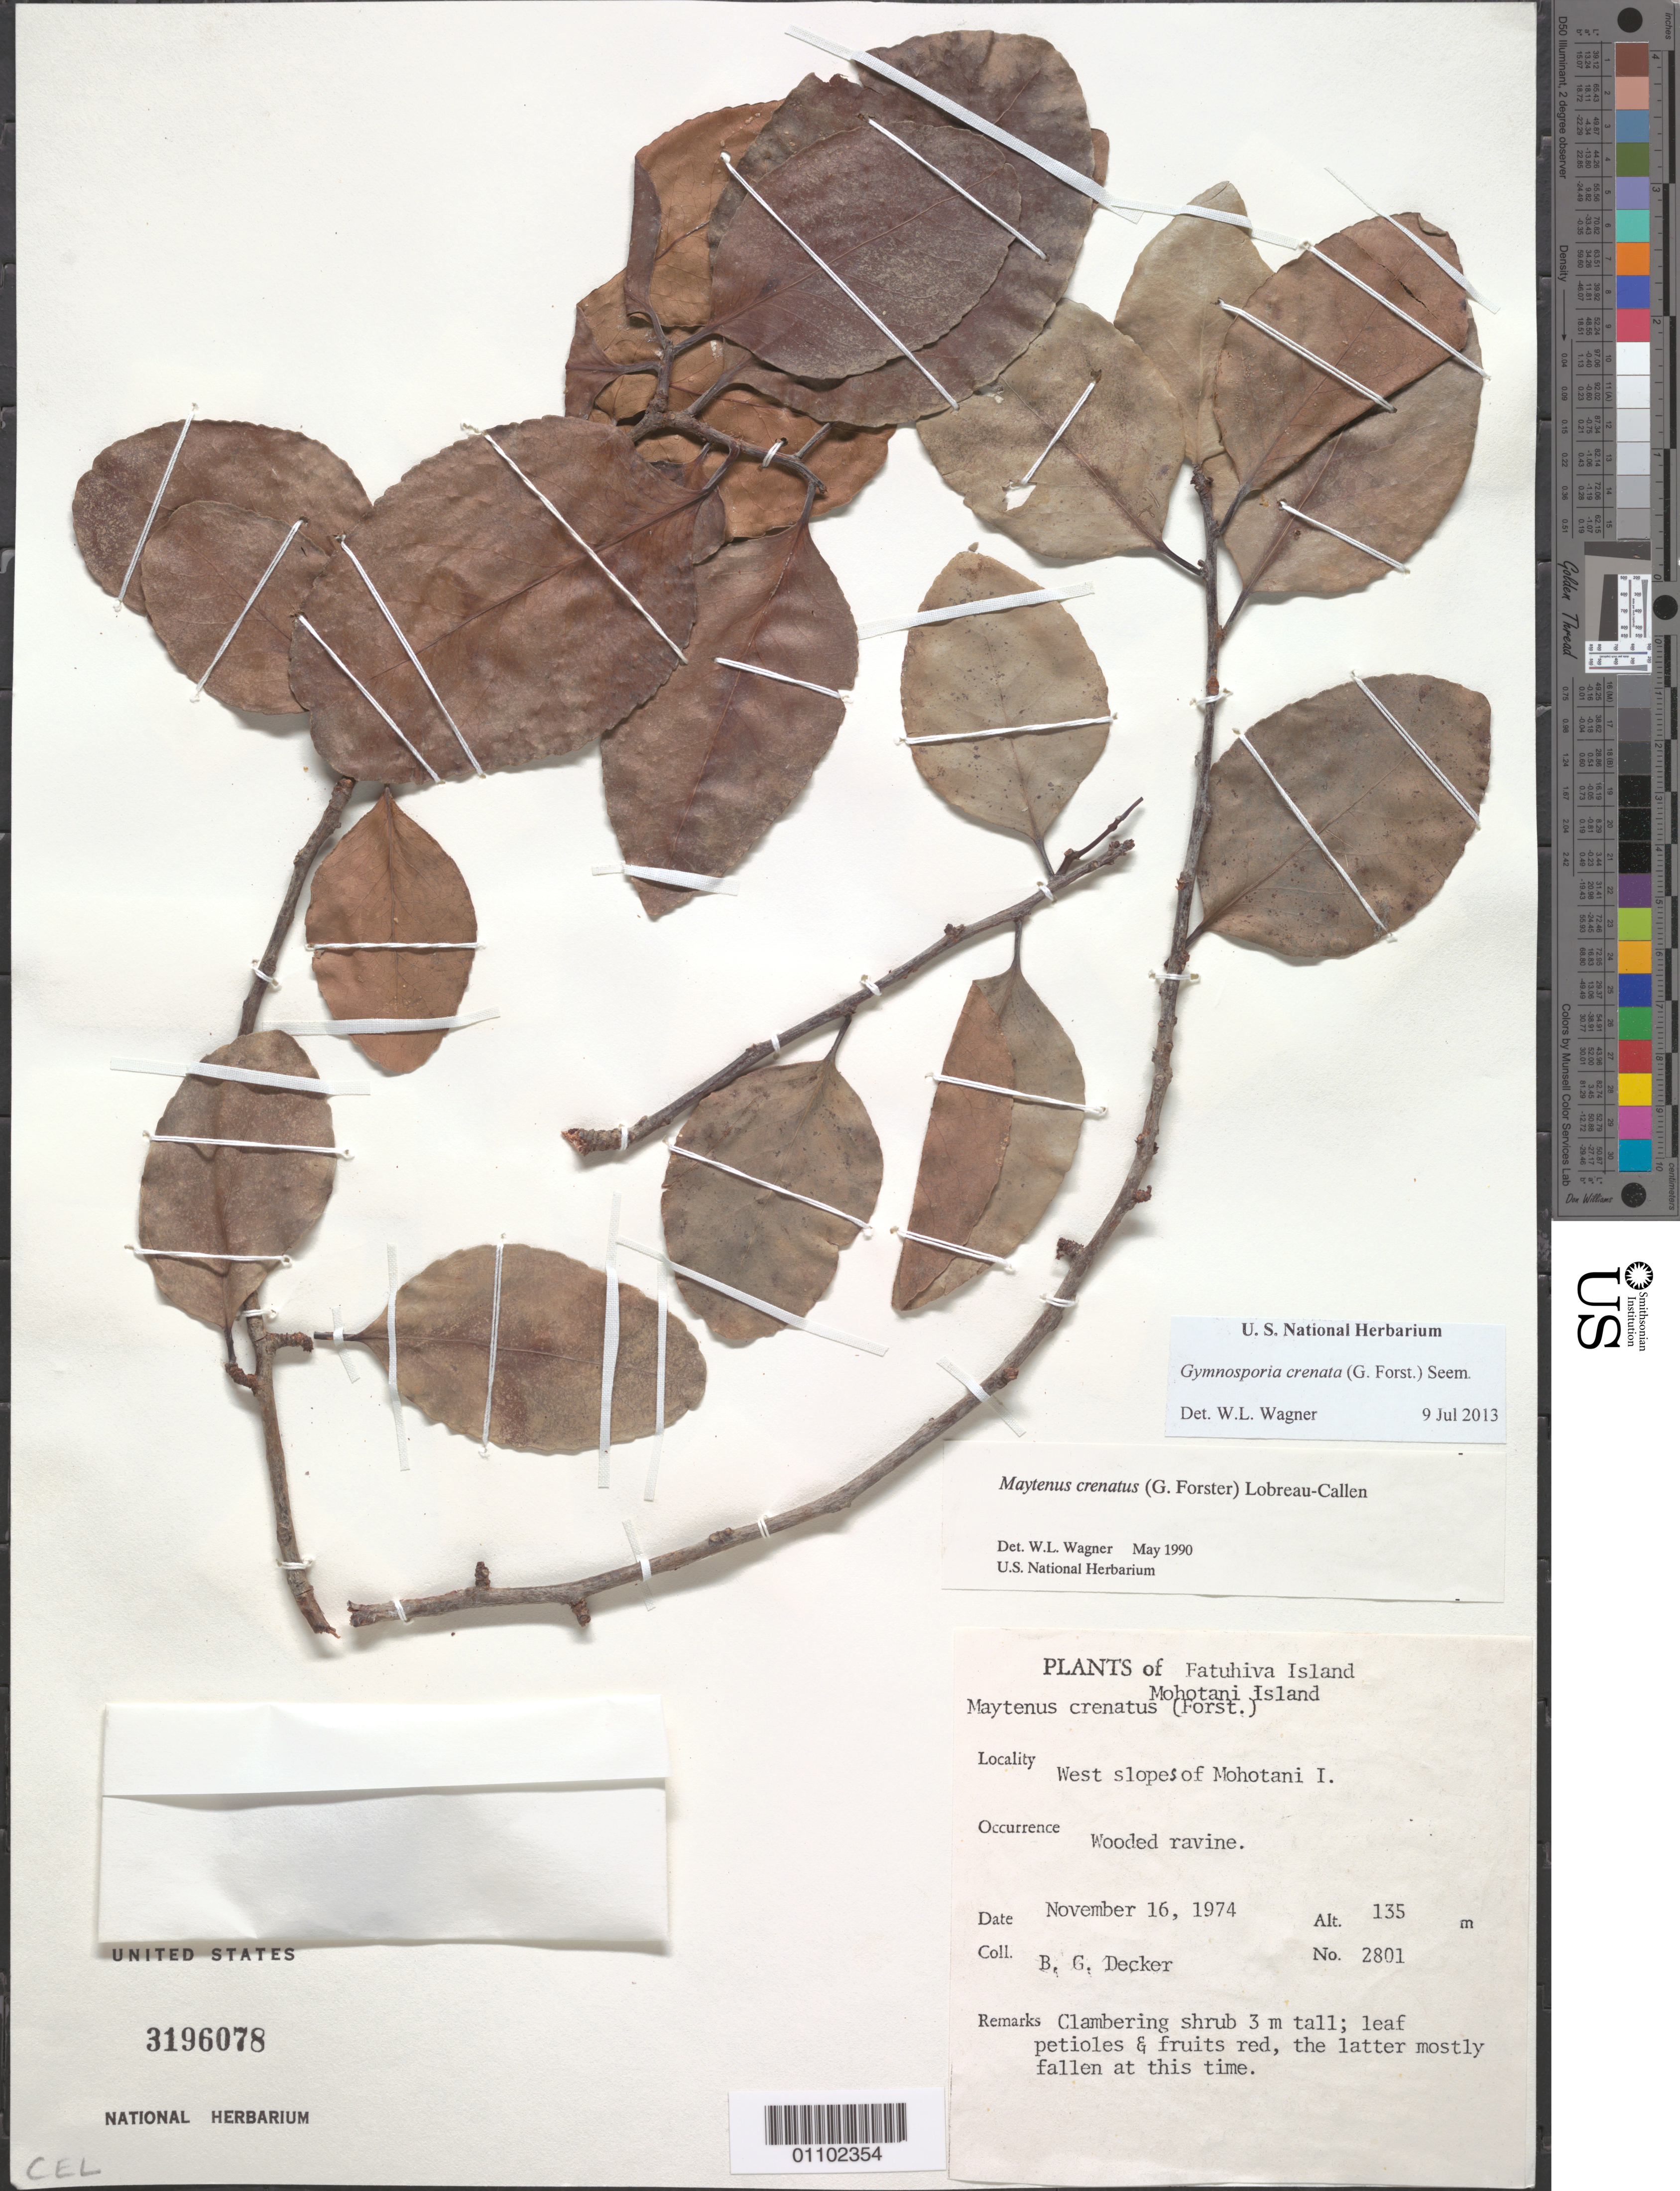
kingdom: Plantae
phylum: Tracheophyta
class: Magnoliopsida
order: Celastrales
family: Celastraceae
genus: Gymnosporia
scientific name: Gymnosporia crenata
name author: (G. Forst.) Seem.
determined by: Wagner, W. L., (BOT), Smithsonian Institution - National Museum of Natural History (UNITED STATES)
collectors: B. G. Decker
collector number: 2801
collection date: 1974-11-16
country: French Polynesia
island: Mohotani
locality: W slopes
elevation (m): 135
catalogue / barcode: US 3196078